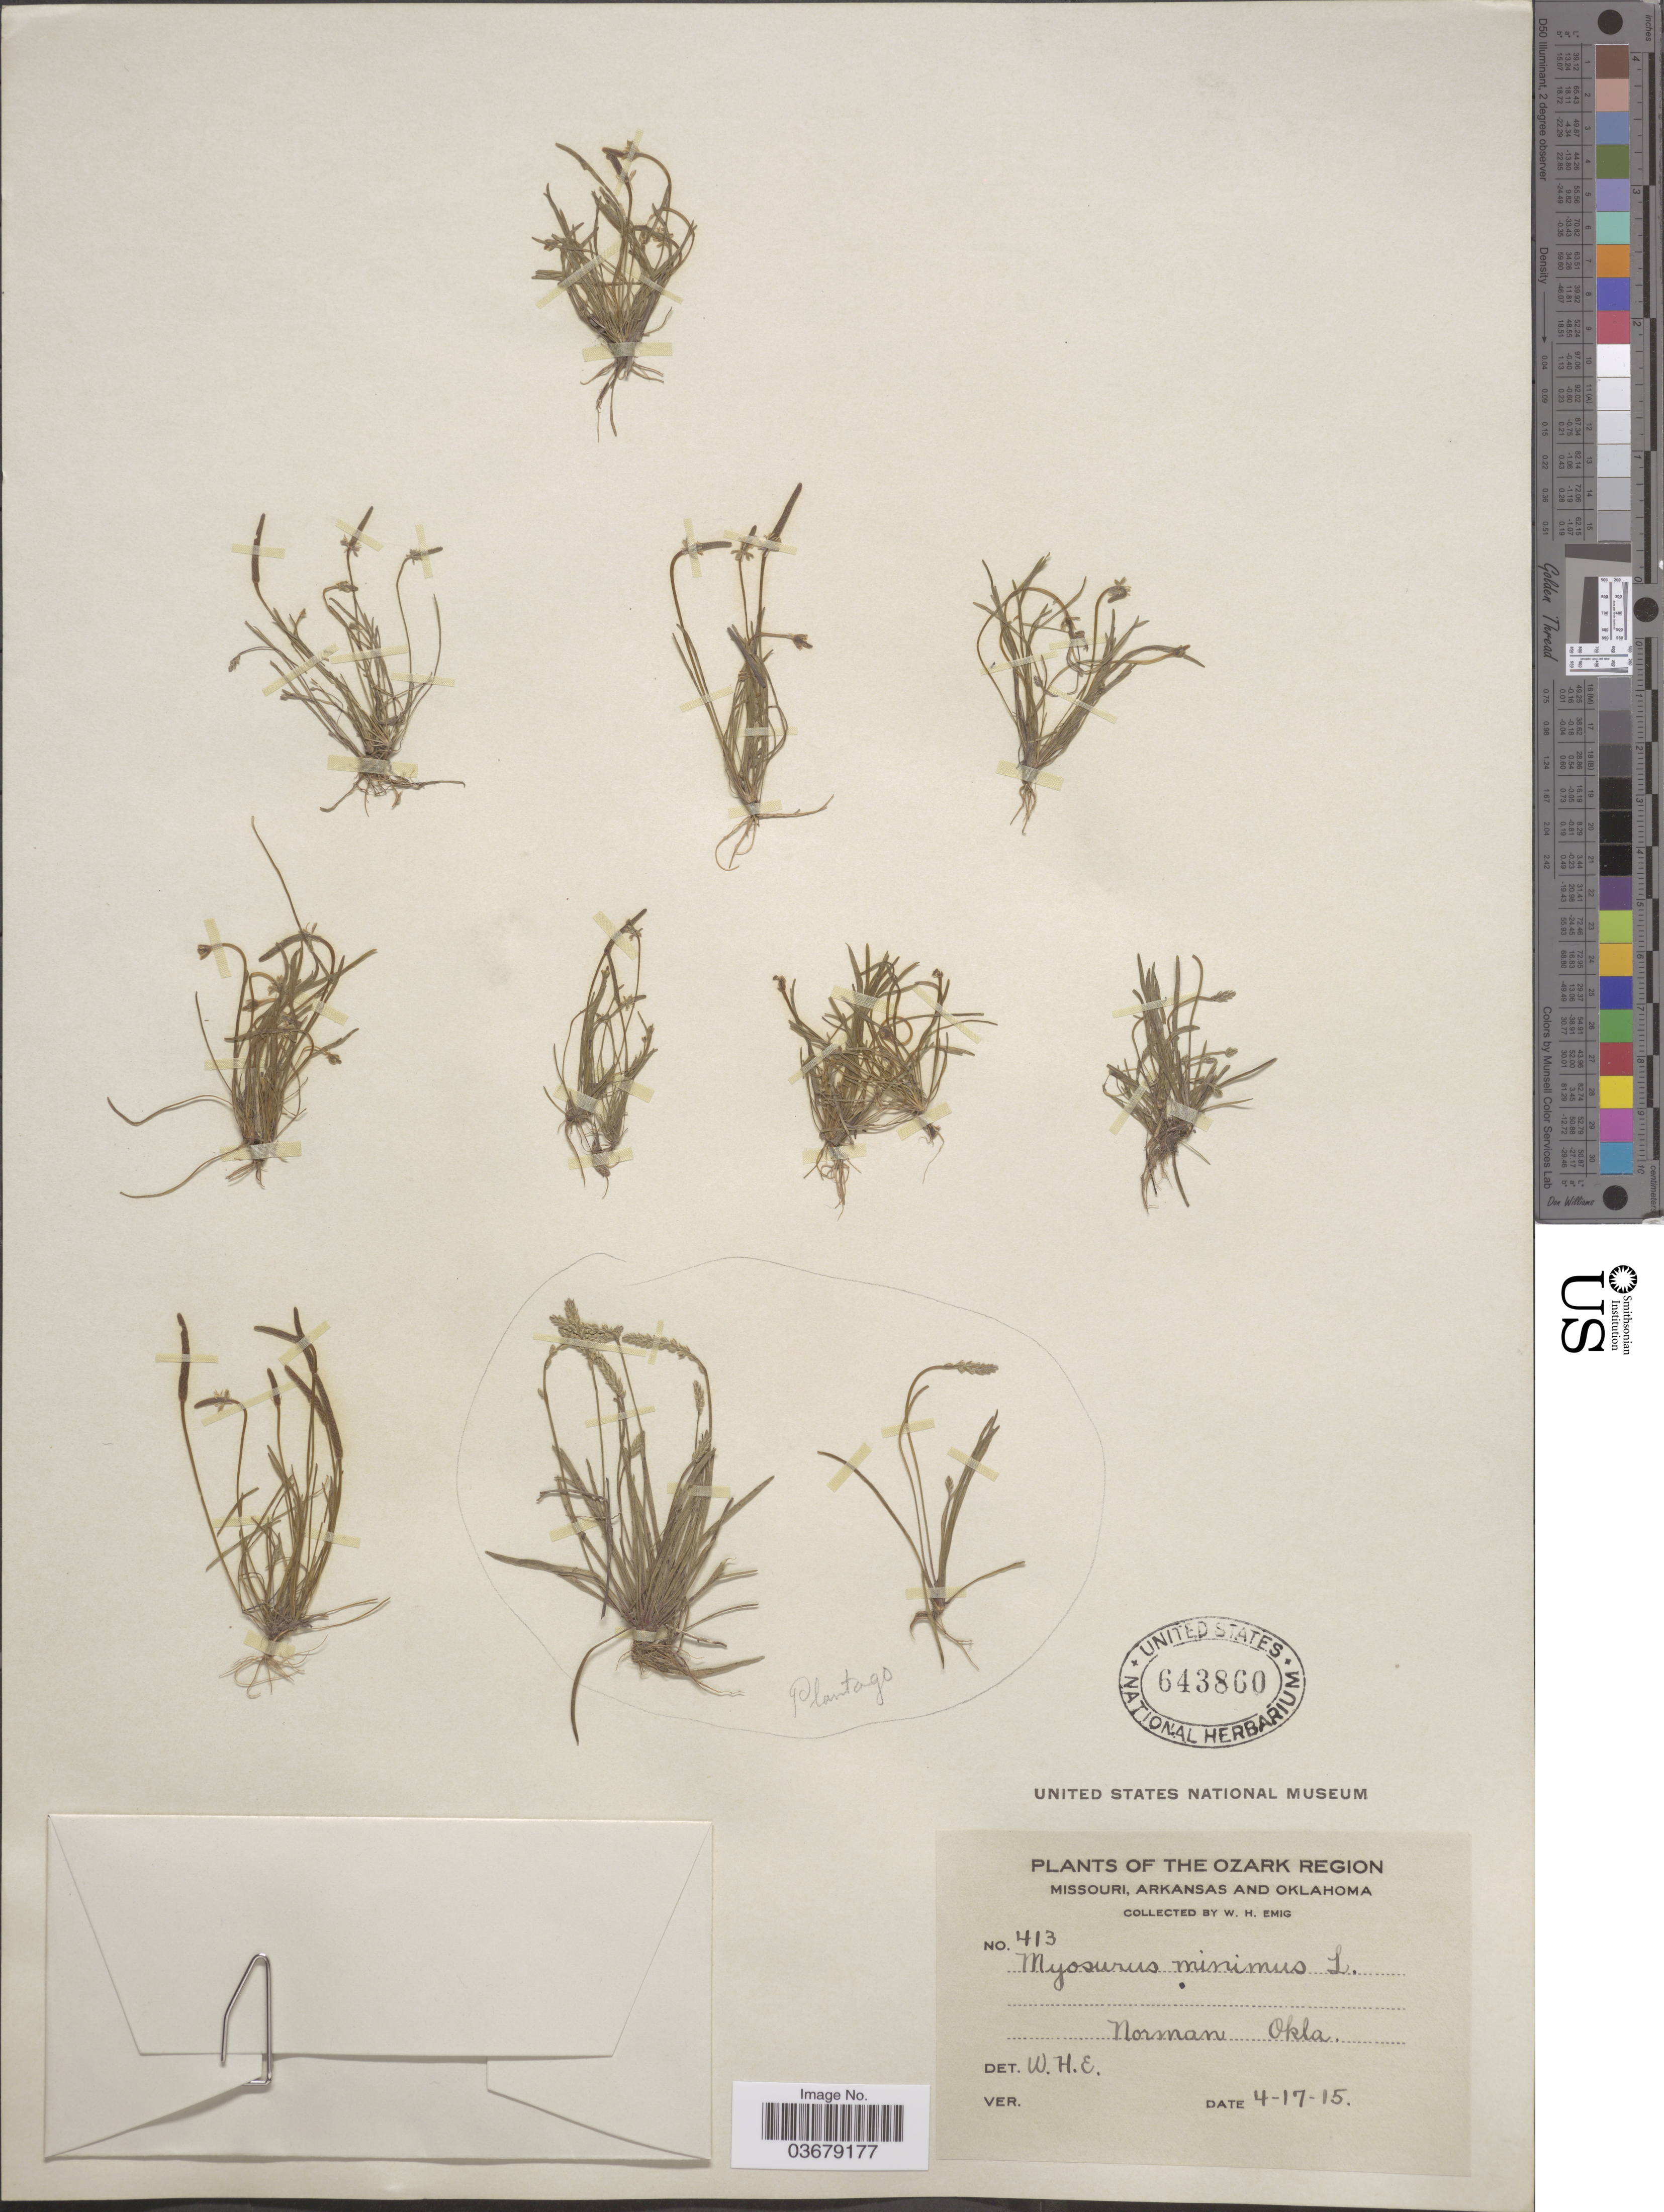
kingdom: Plantae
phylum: Tracheophyta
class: Magnoliopsida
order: Ranunculales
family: Ranunculaceae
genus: Myosurus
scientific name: Myosurus minimus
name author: L.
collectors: W. H. Emig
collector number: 413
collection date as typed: Transcribed d/m/y: 17/4/15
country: United States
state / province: Oklahoma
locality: The Ozark Region. Norman.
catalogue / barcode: US 643860